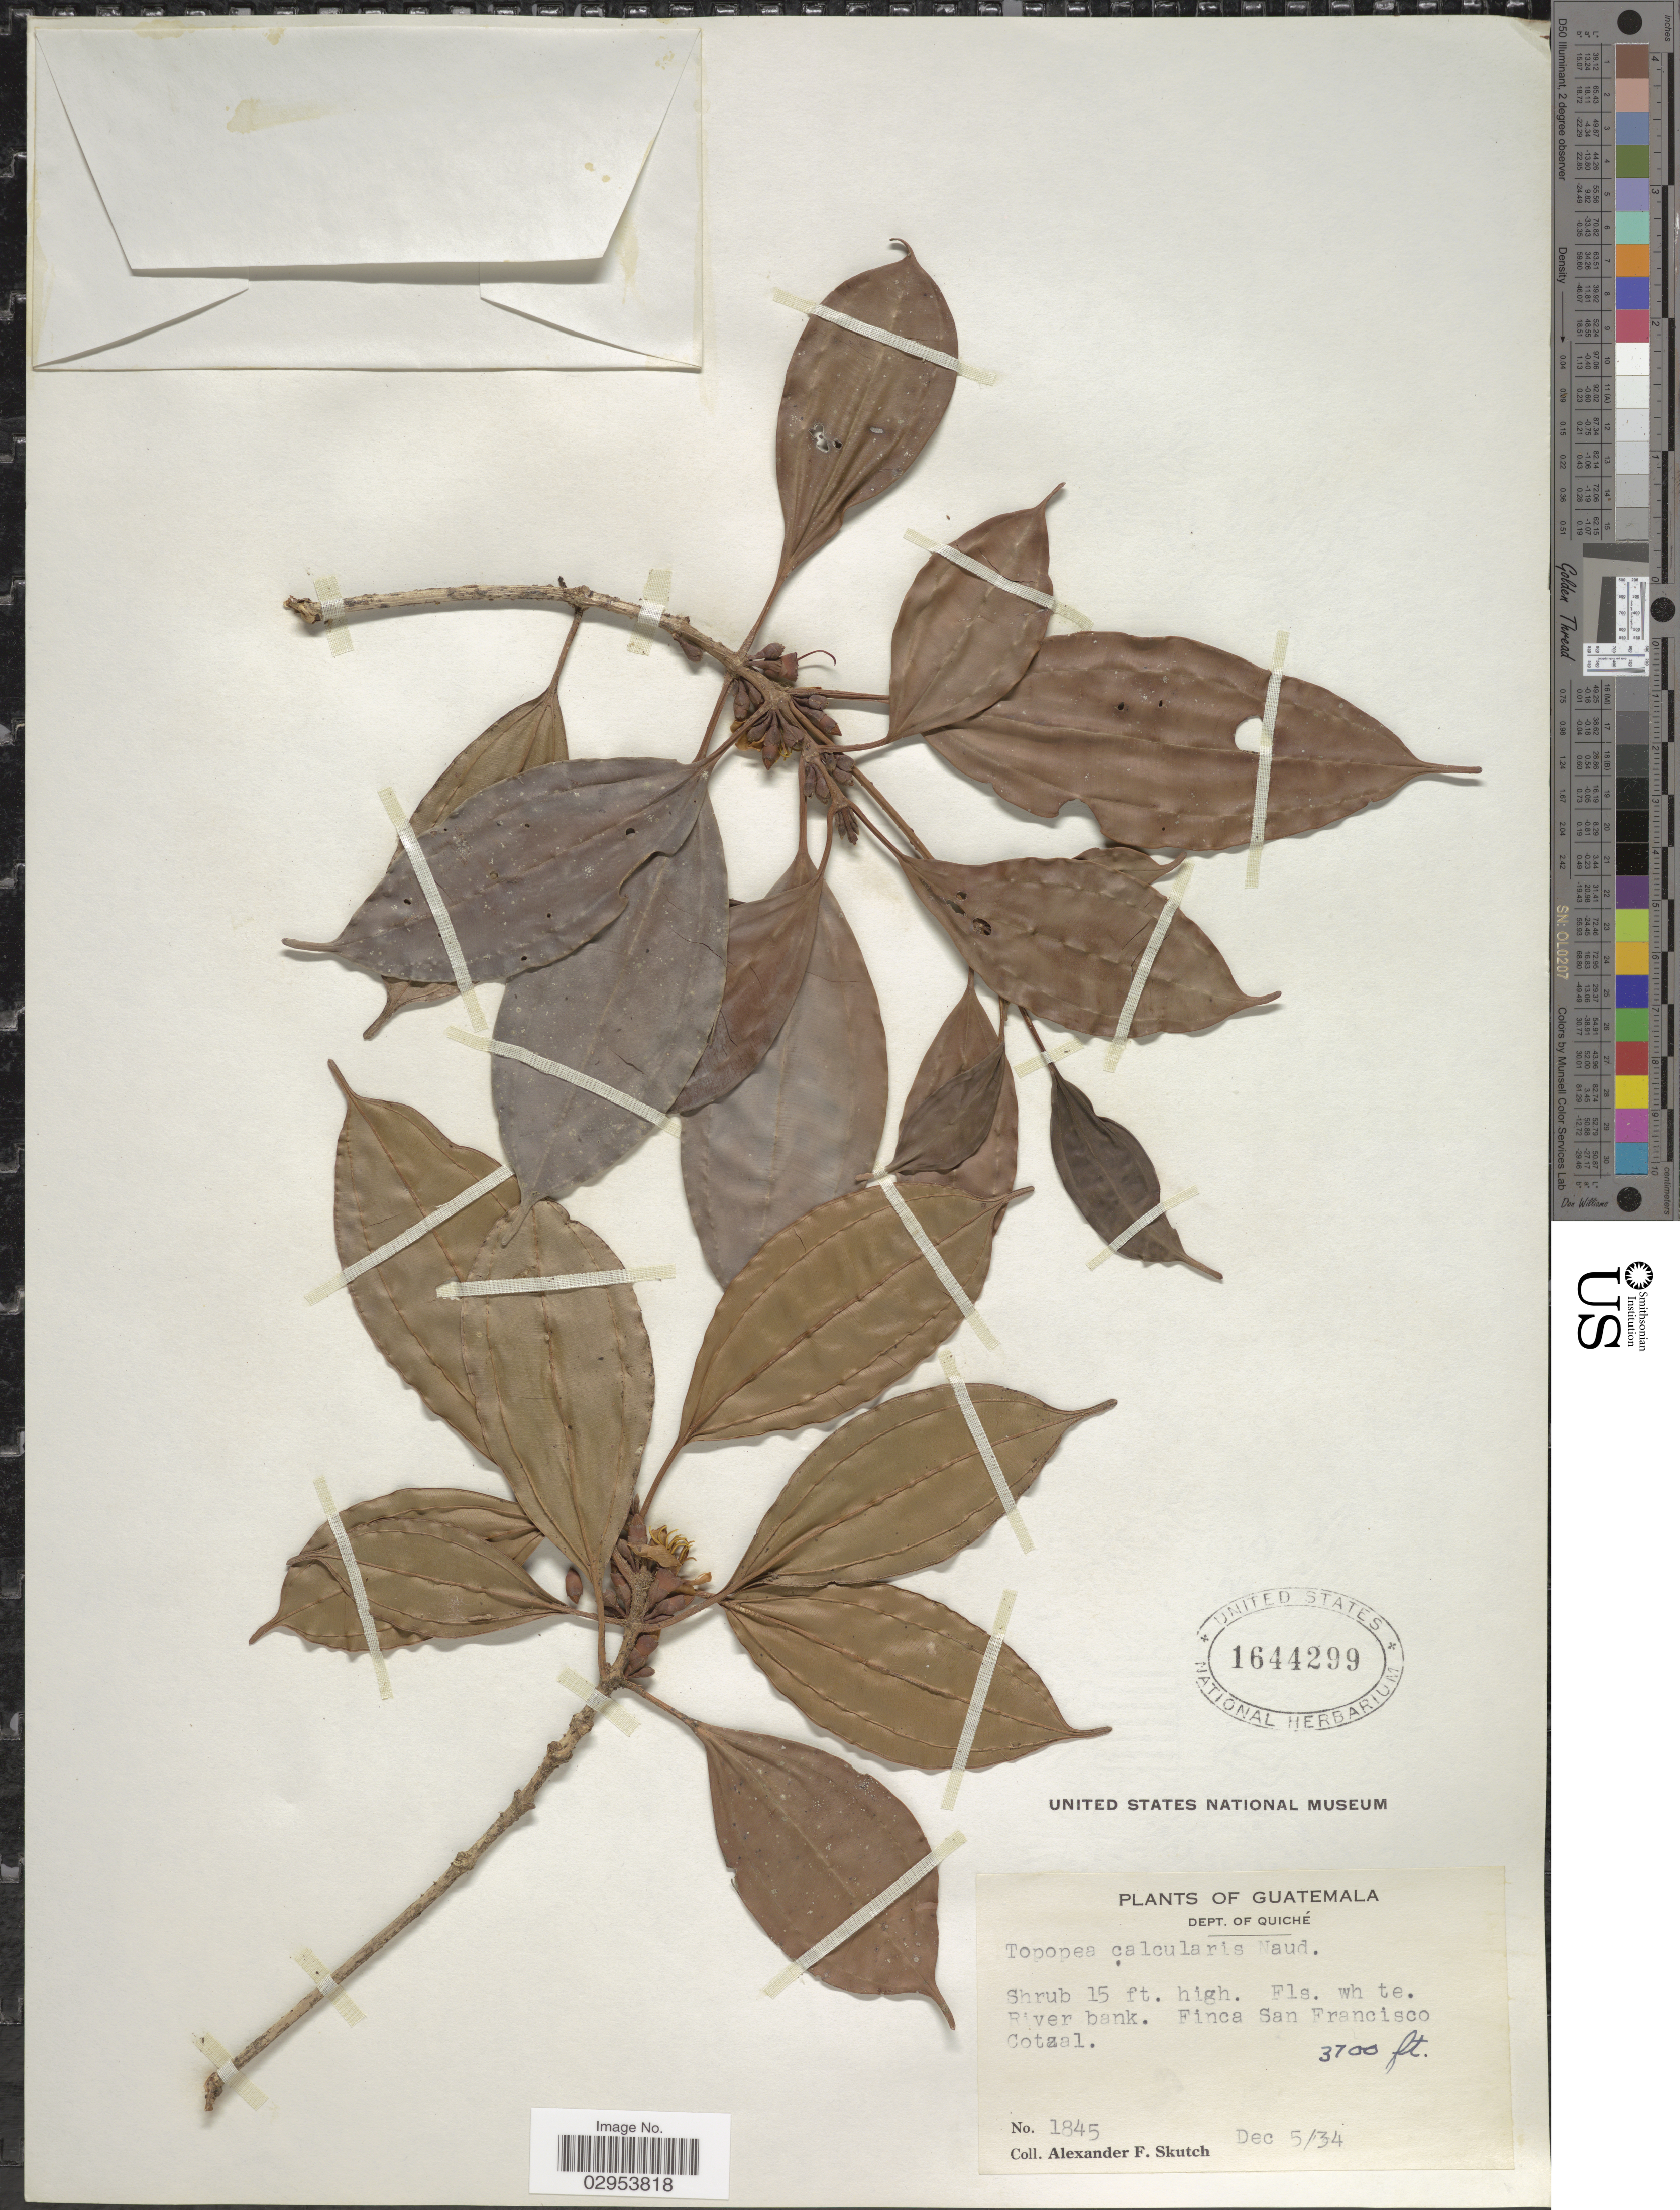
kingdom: Plantae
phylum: Tracheophyta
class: Magnoliopsida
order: Myrtales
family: Melastomataceae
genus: Topobea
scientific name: Topobea calycularis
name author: Naudin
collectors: A. F. Skutch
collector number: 1845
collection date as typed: Transcribed d/m/y: 5/12/34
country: Guatemala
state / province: El Quiché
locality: Dept. of Quiché. River bank. Finca San Francisco. Cotzal.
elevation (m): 1128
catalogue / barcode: US 1644299